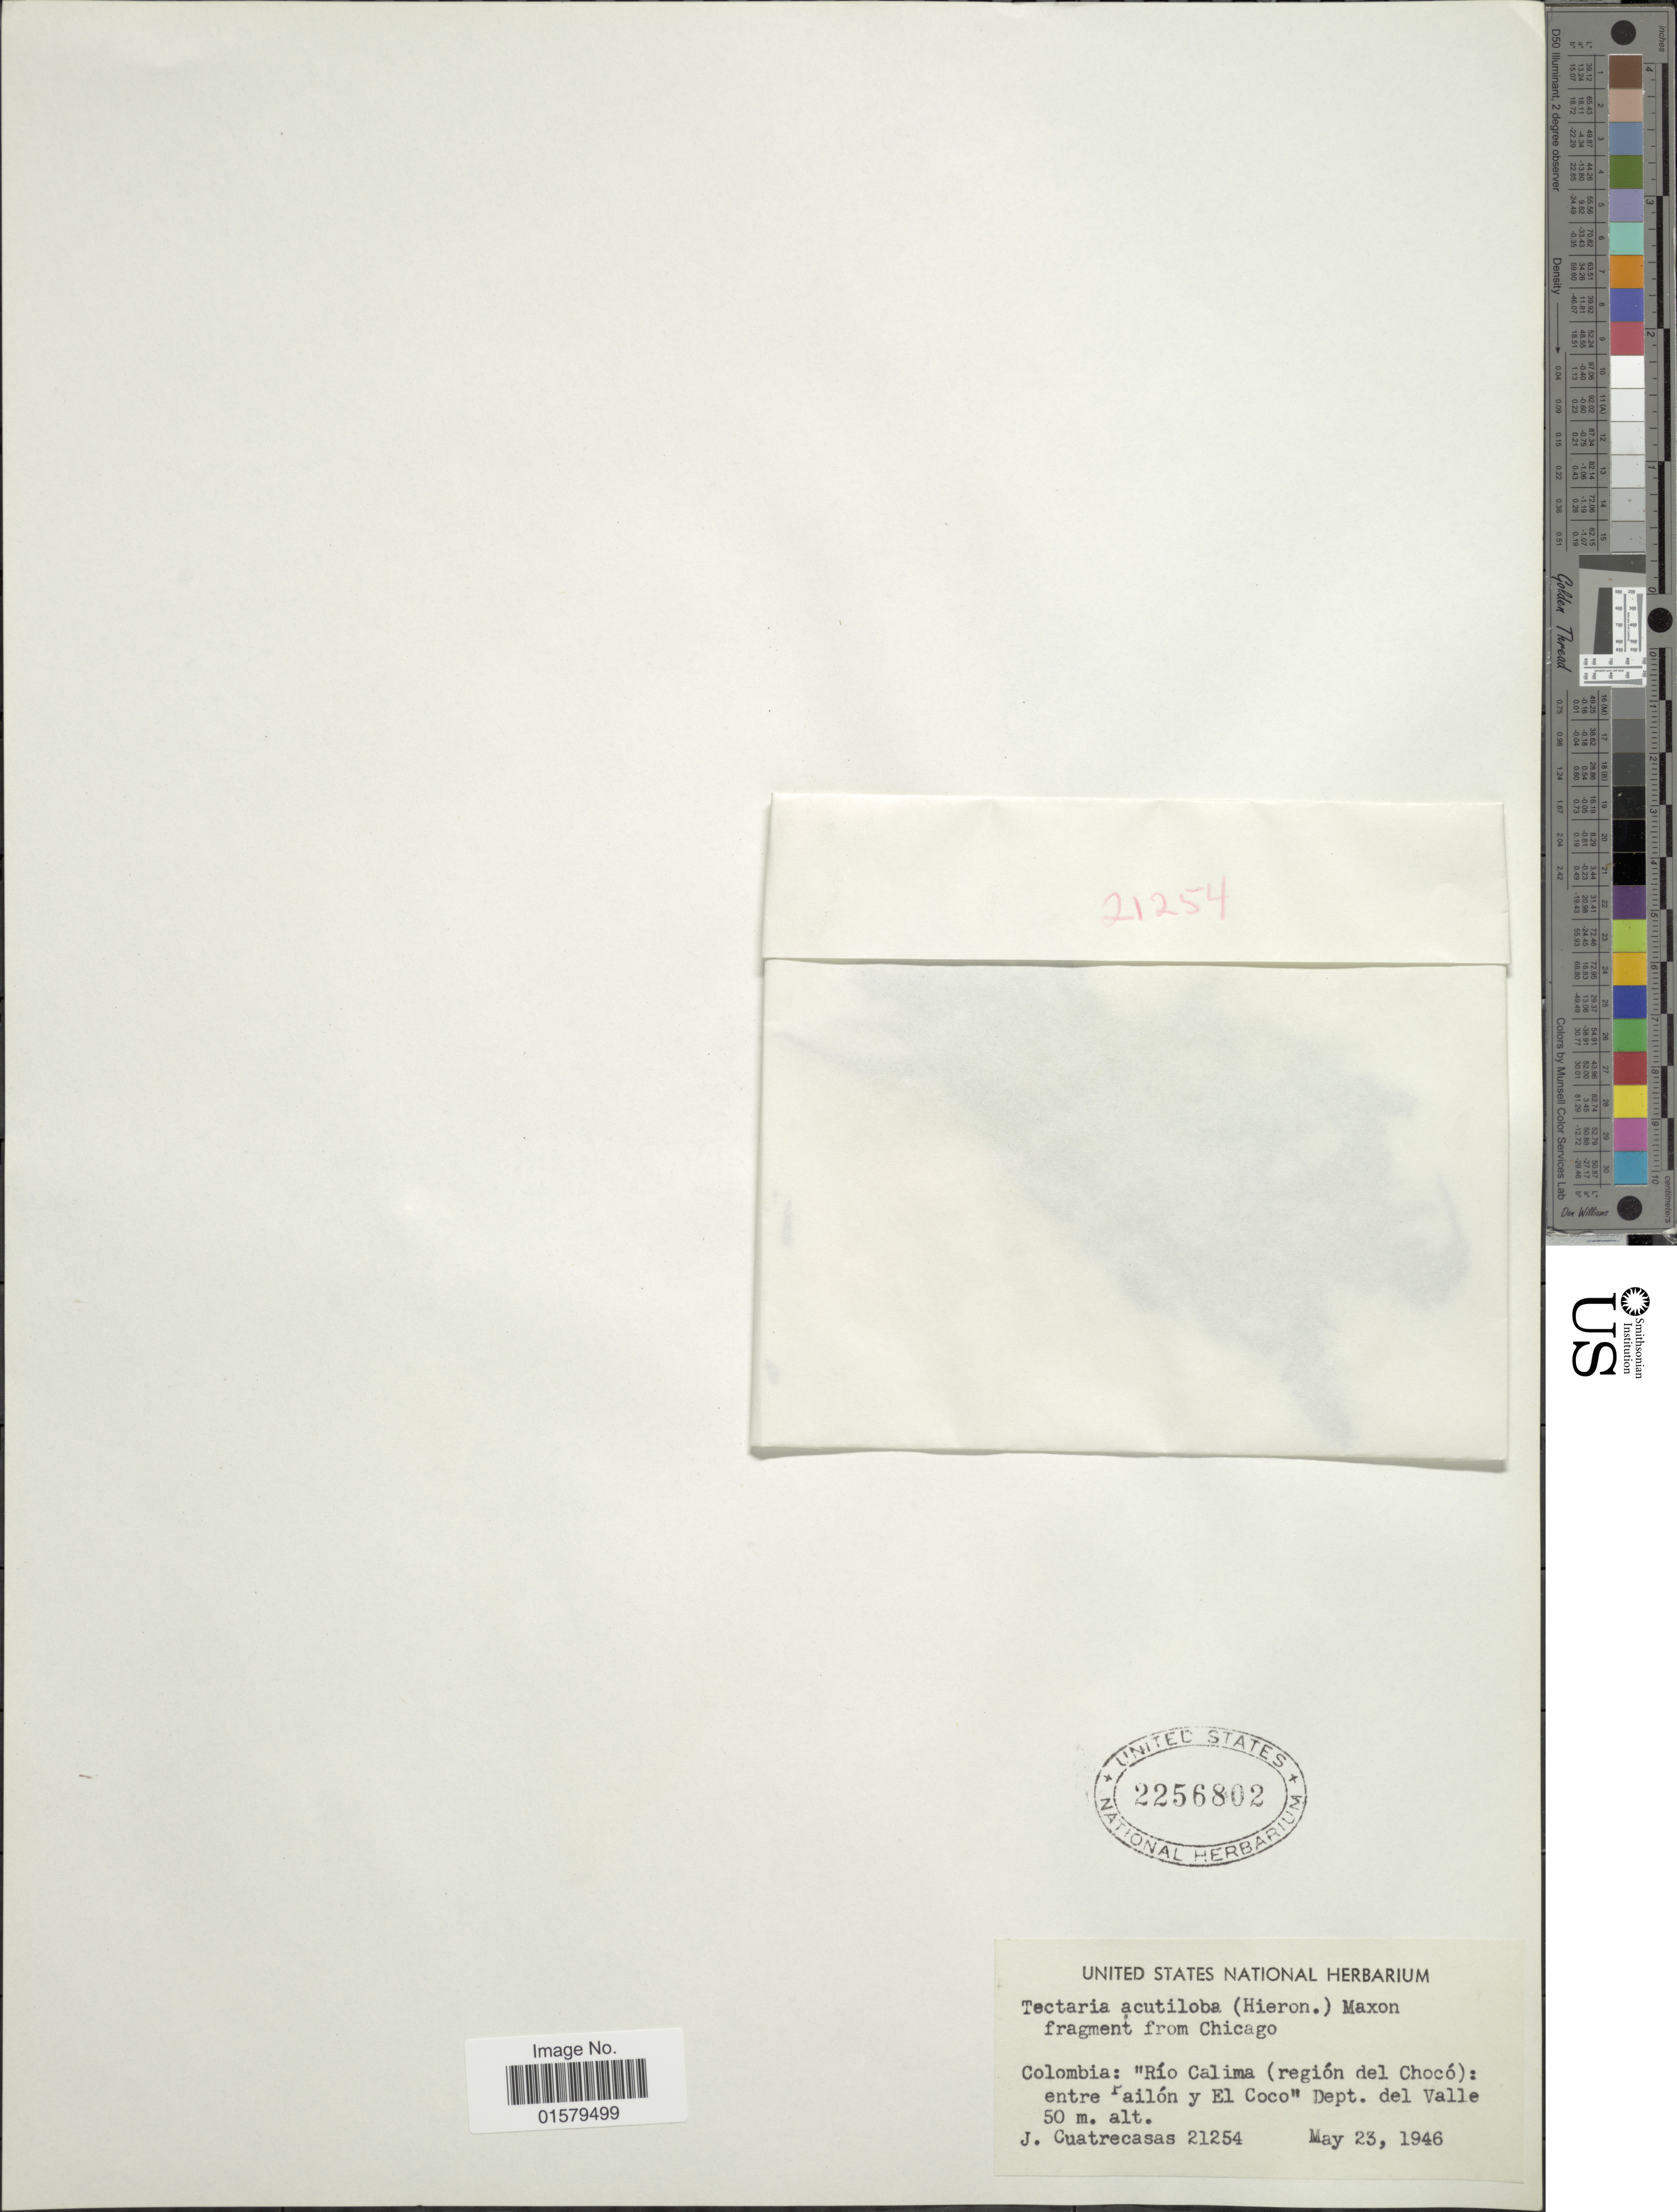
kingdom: Plantae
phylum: Tracheophyta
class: Polypodiopsida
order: Polypodiales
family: Tectariaceae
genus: Tectaria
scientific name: Tectaria acutiloba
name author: (Hieron.) Maxon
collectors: J. Cuatrecasas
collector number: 21254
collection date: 1946-05-23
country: Colombia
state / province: Valle del Cauca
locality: Rio Calima (region del Choco): entre Pailon y El Coco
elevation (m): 50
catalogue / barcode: US 2256802